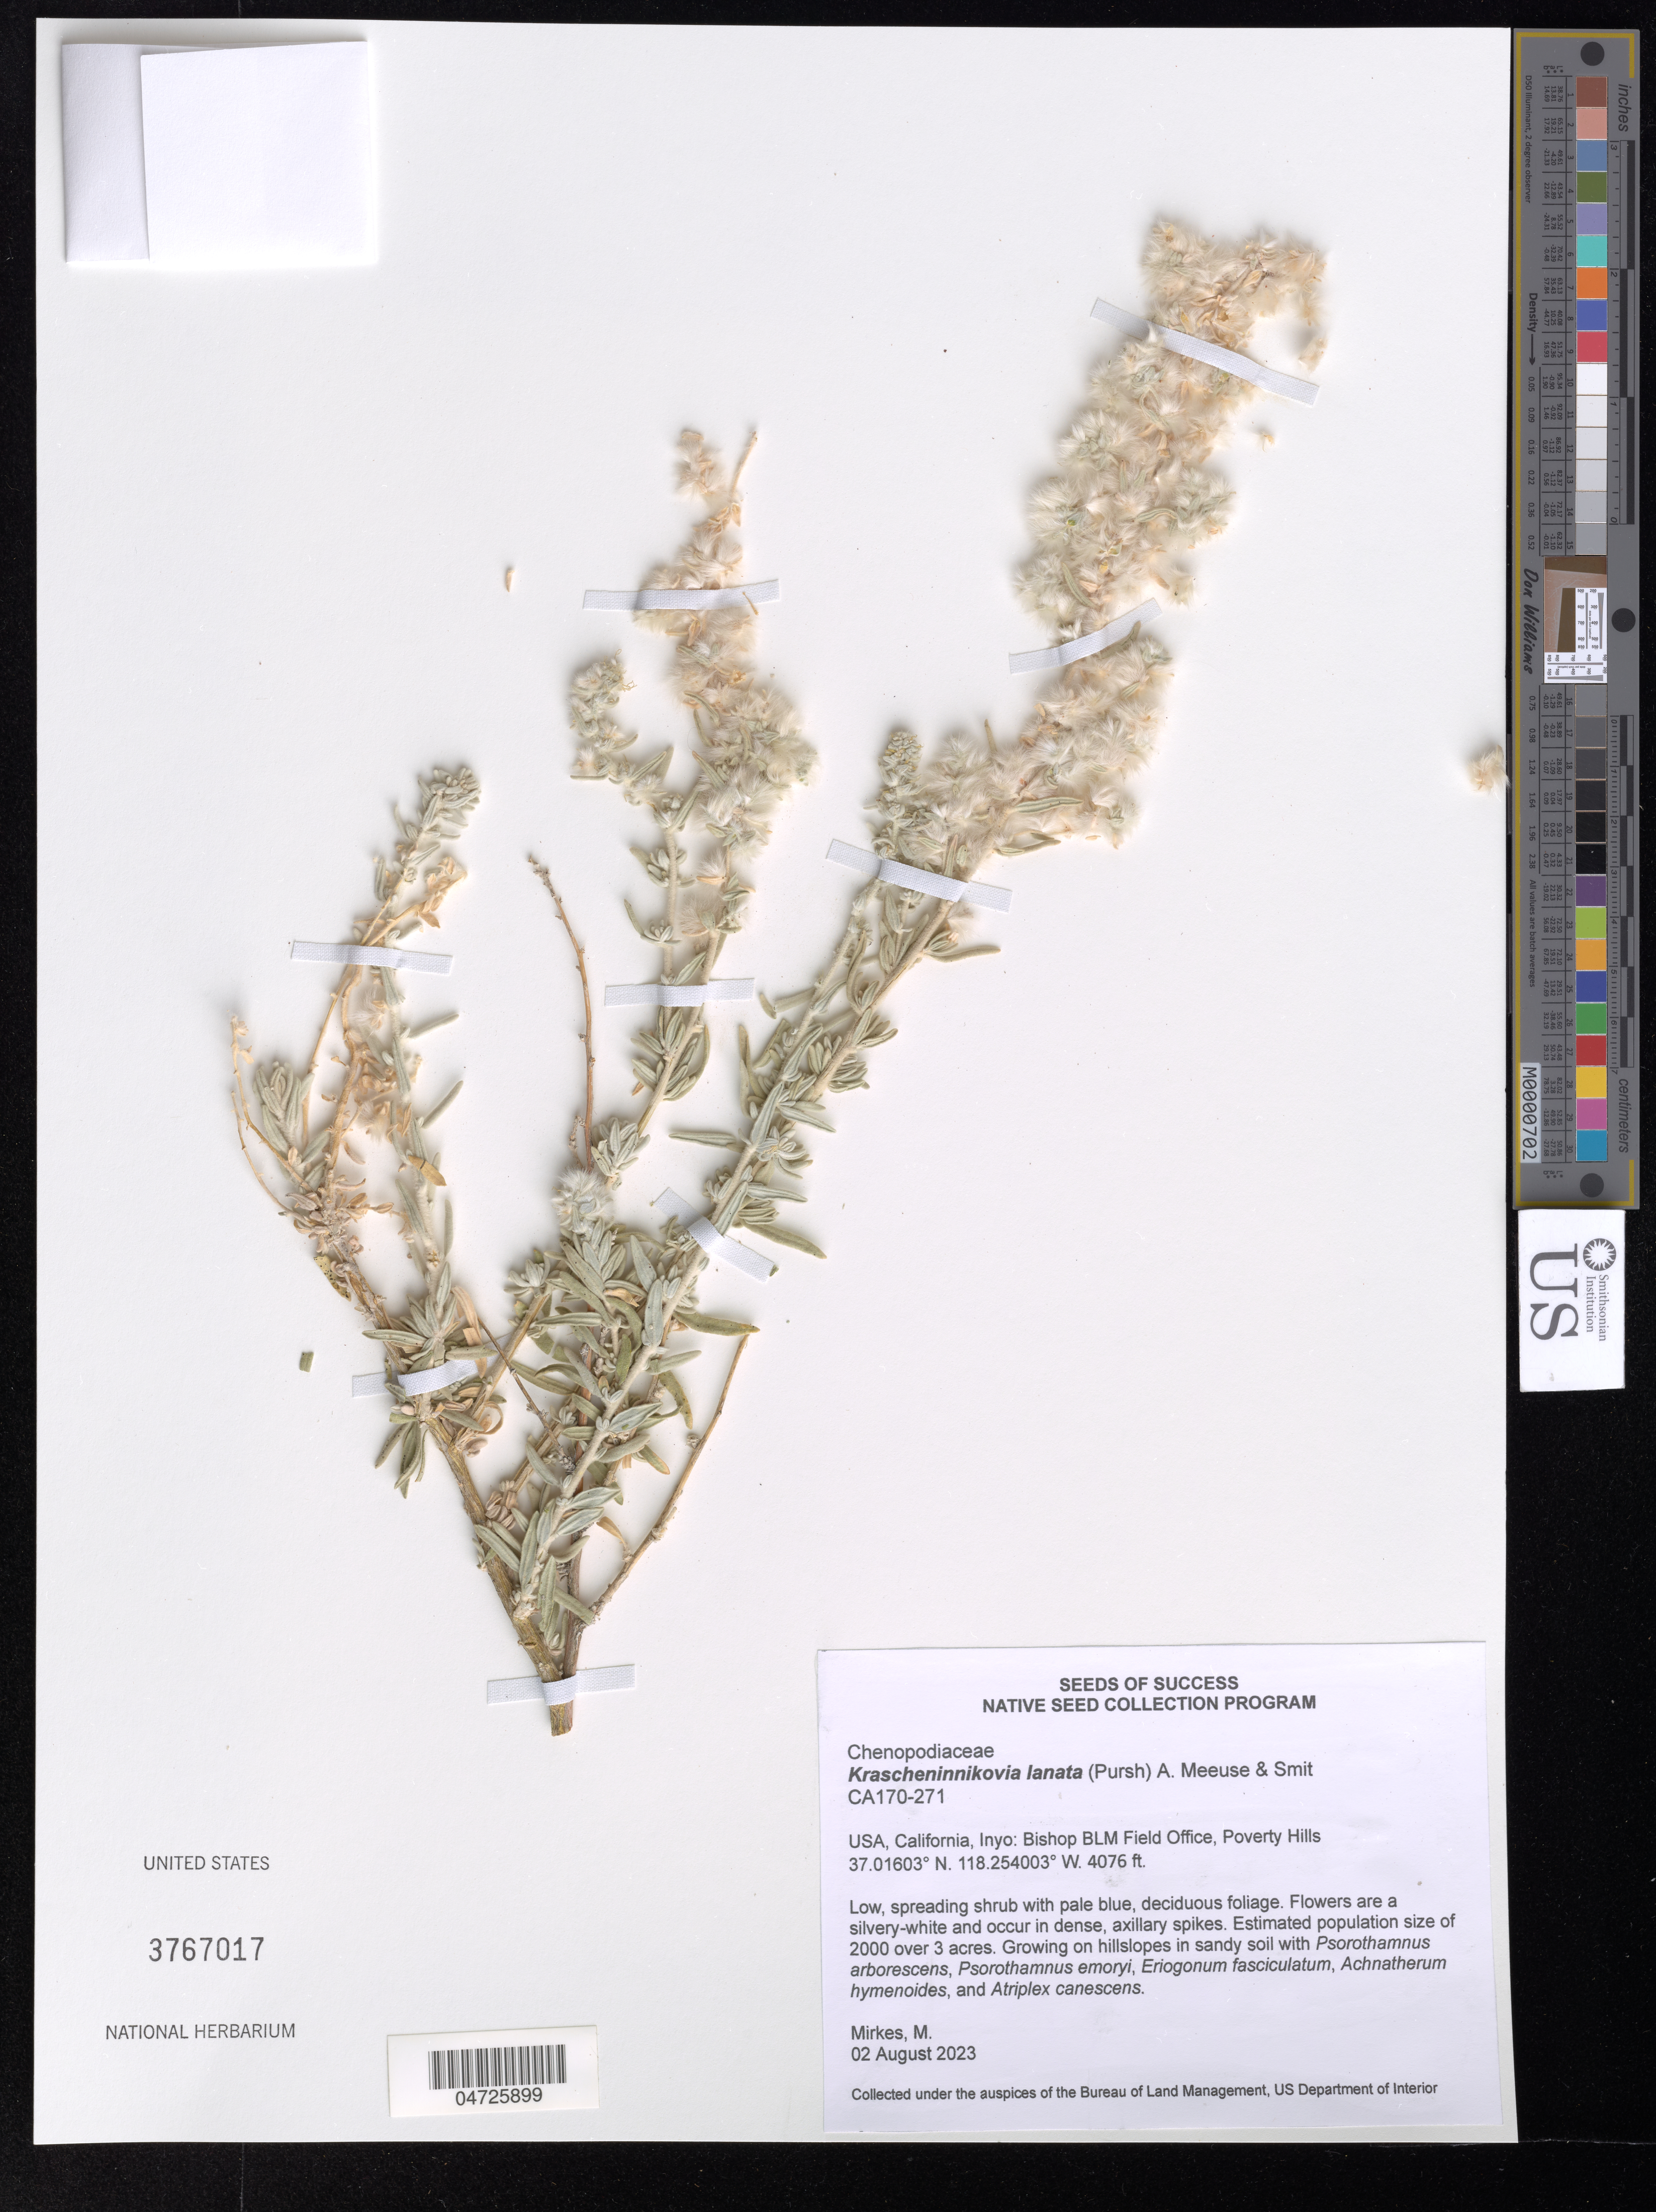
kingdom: Plantae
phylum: Tracheophyta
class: Magnoliopsida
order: Caryophyllales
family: Amaranthaceae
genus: Krascheninnikovia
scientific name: Krascheninnikovia lanata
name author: (Pursh) A. Meeuse & A.Smit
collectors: M. Mirkes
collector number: CA170-271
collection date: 2023-08-02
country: United States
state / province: California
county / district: Inyo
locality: Inyo: Bishop BLM Field Office, Poverty Hills.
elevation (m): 1242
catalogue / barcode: US 3767017